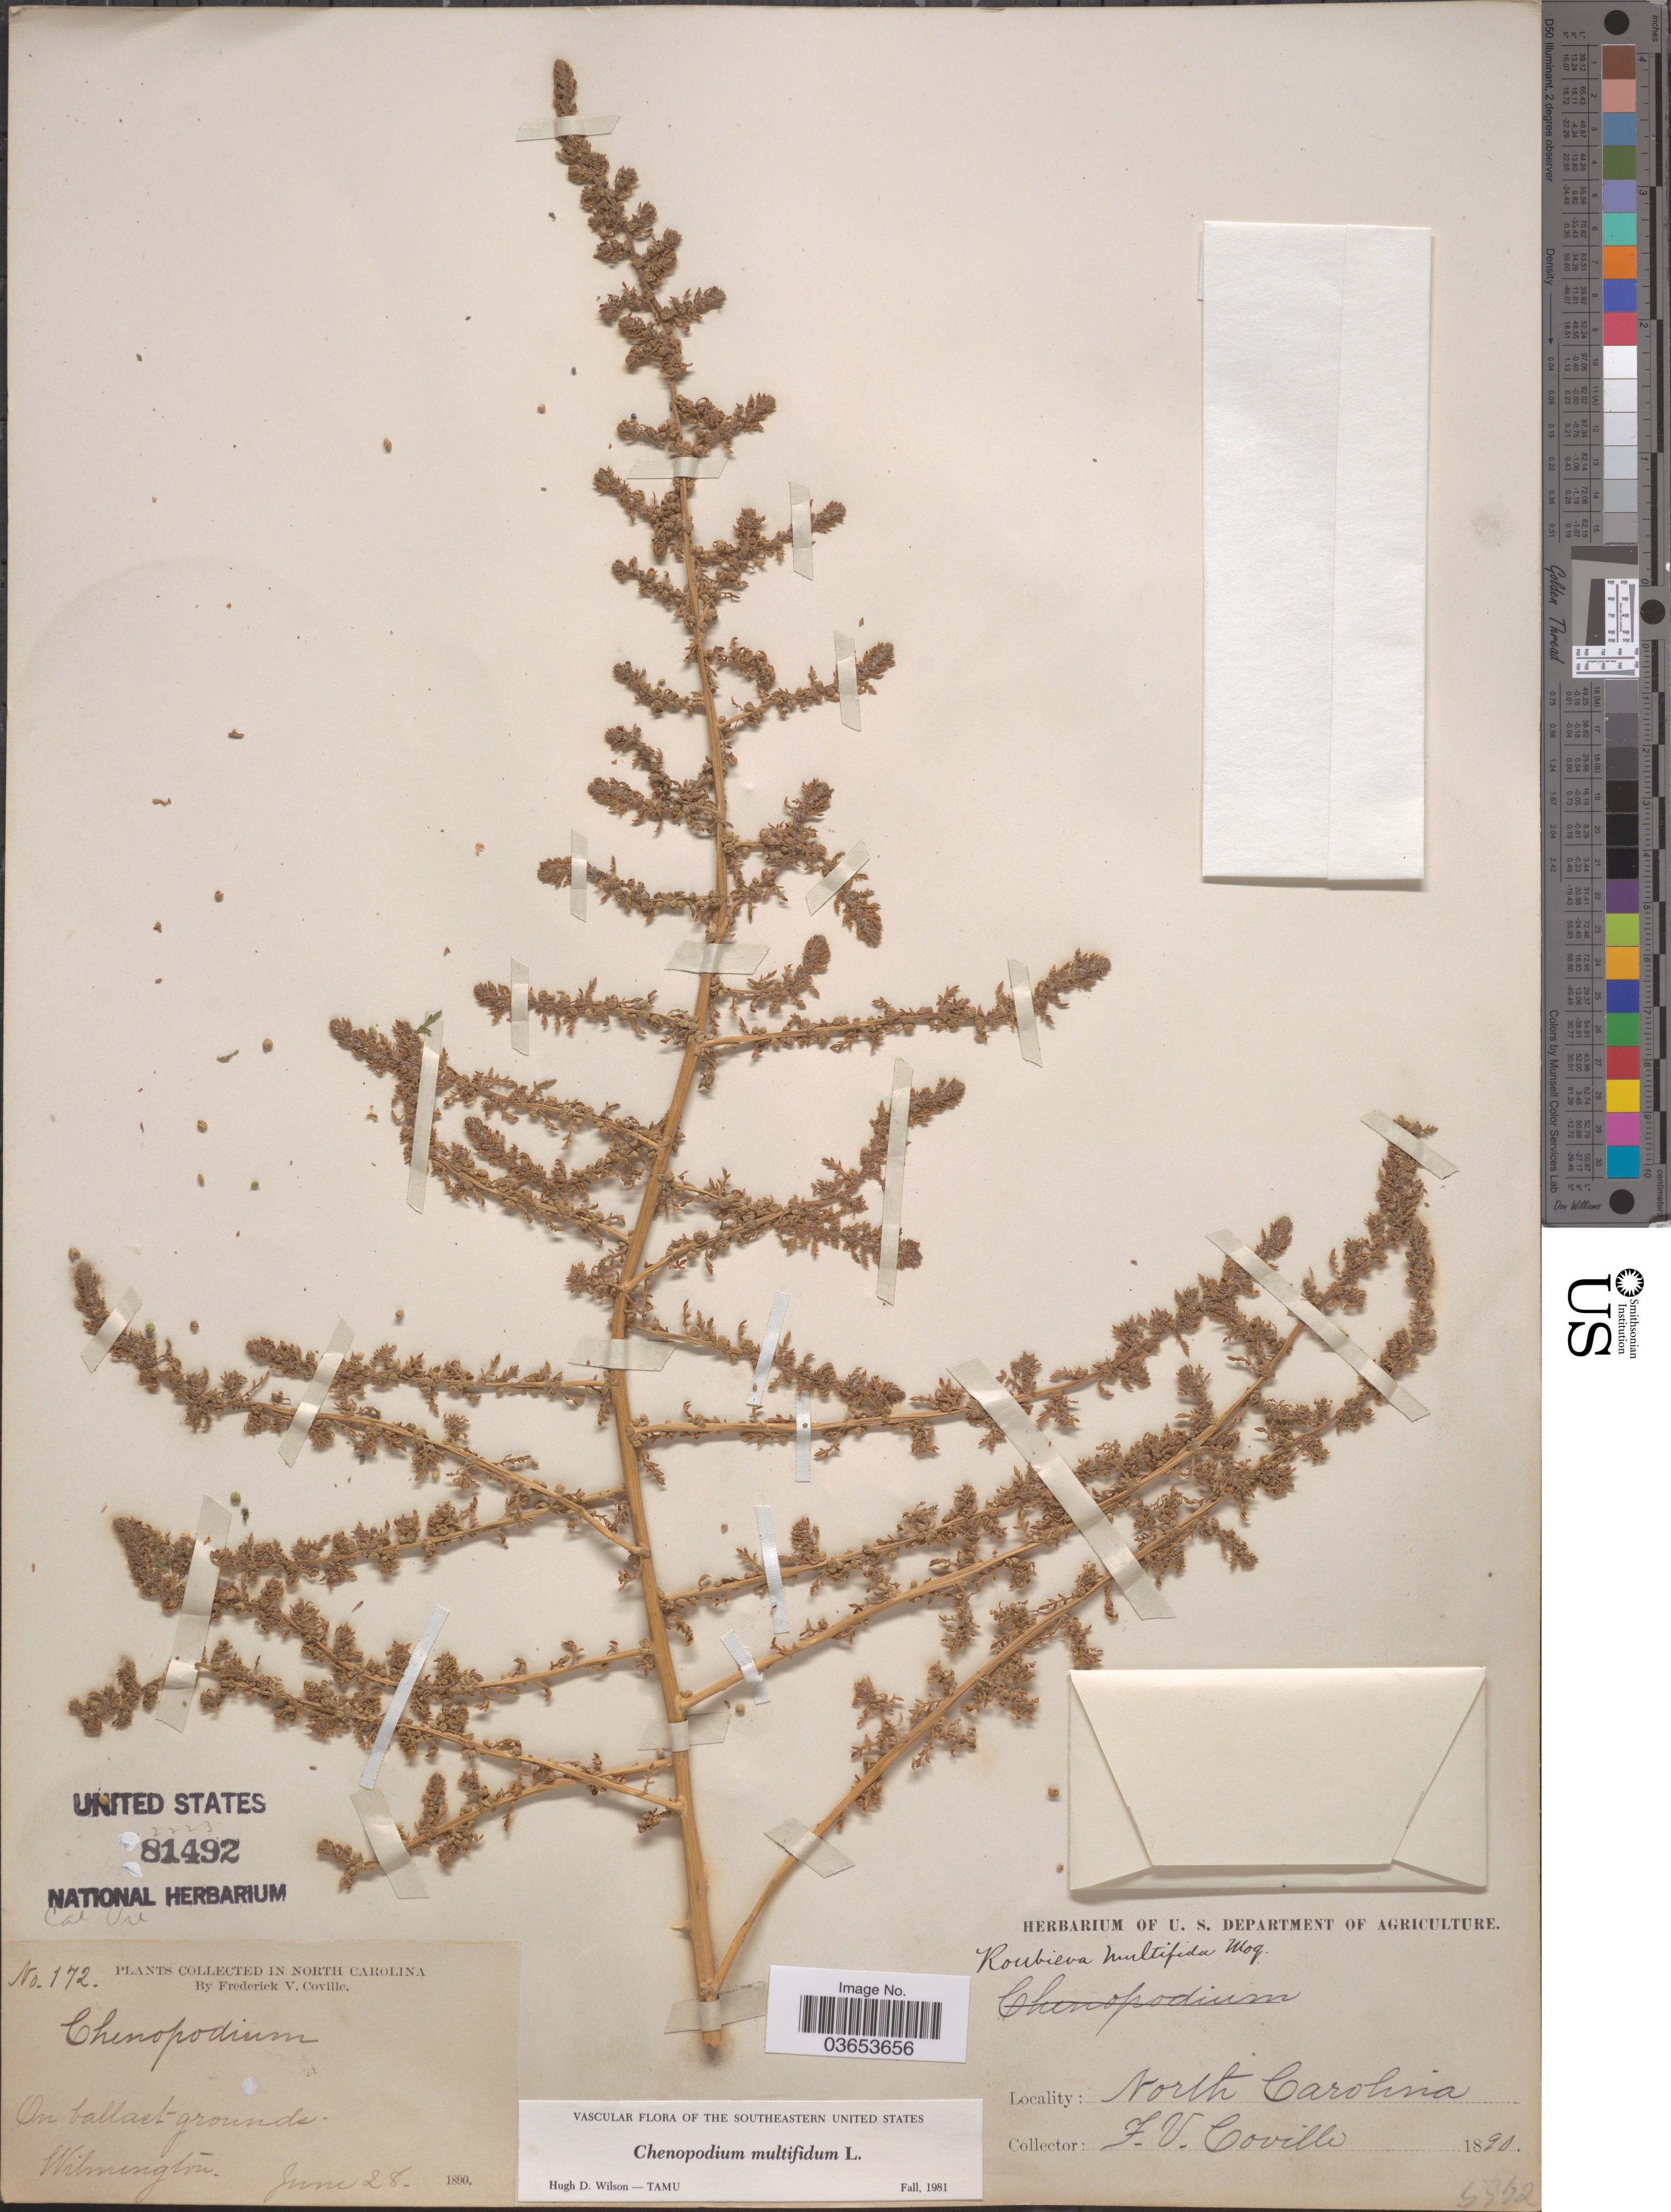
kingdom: Plantae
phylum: Tracheophyta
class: Magnoliopsida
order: Caryophyllales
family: Amaranthaceae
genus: Chenopodium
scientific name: Chenopodium multifidum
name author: L.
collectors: F. V. Coville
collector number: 172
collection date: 1890-06-28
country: United States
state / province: North Carolina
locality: Wilmington.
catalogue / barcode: US 81492